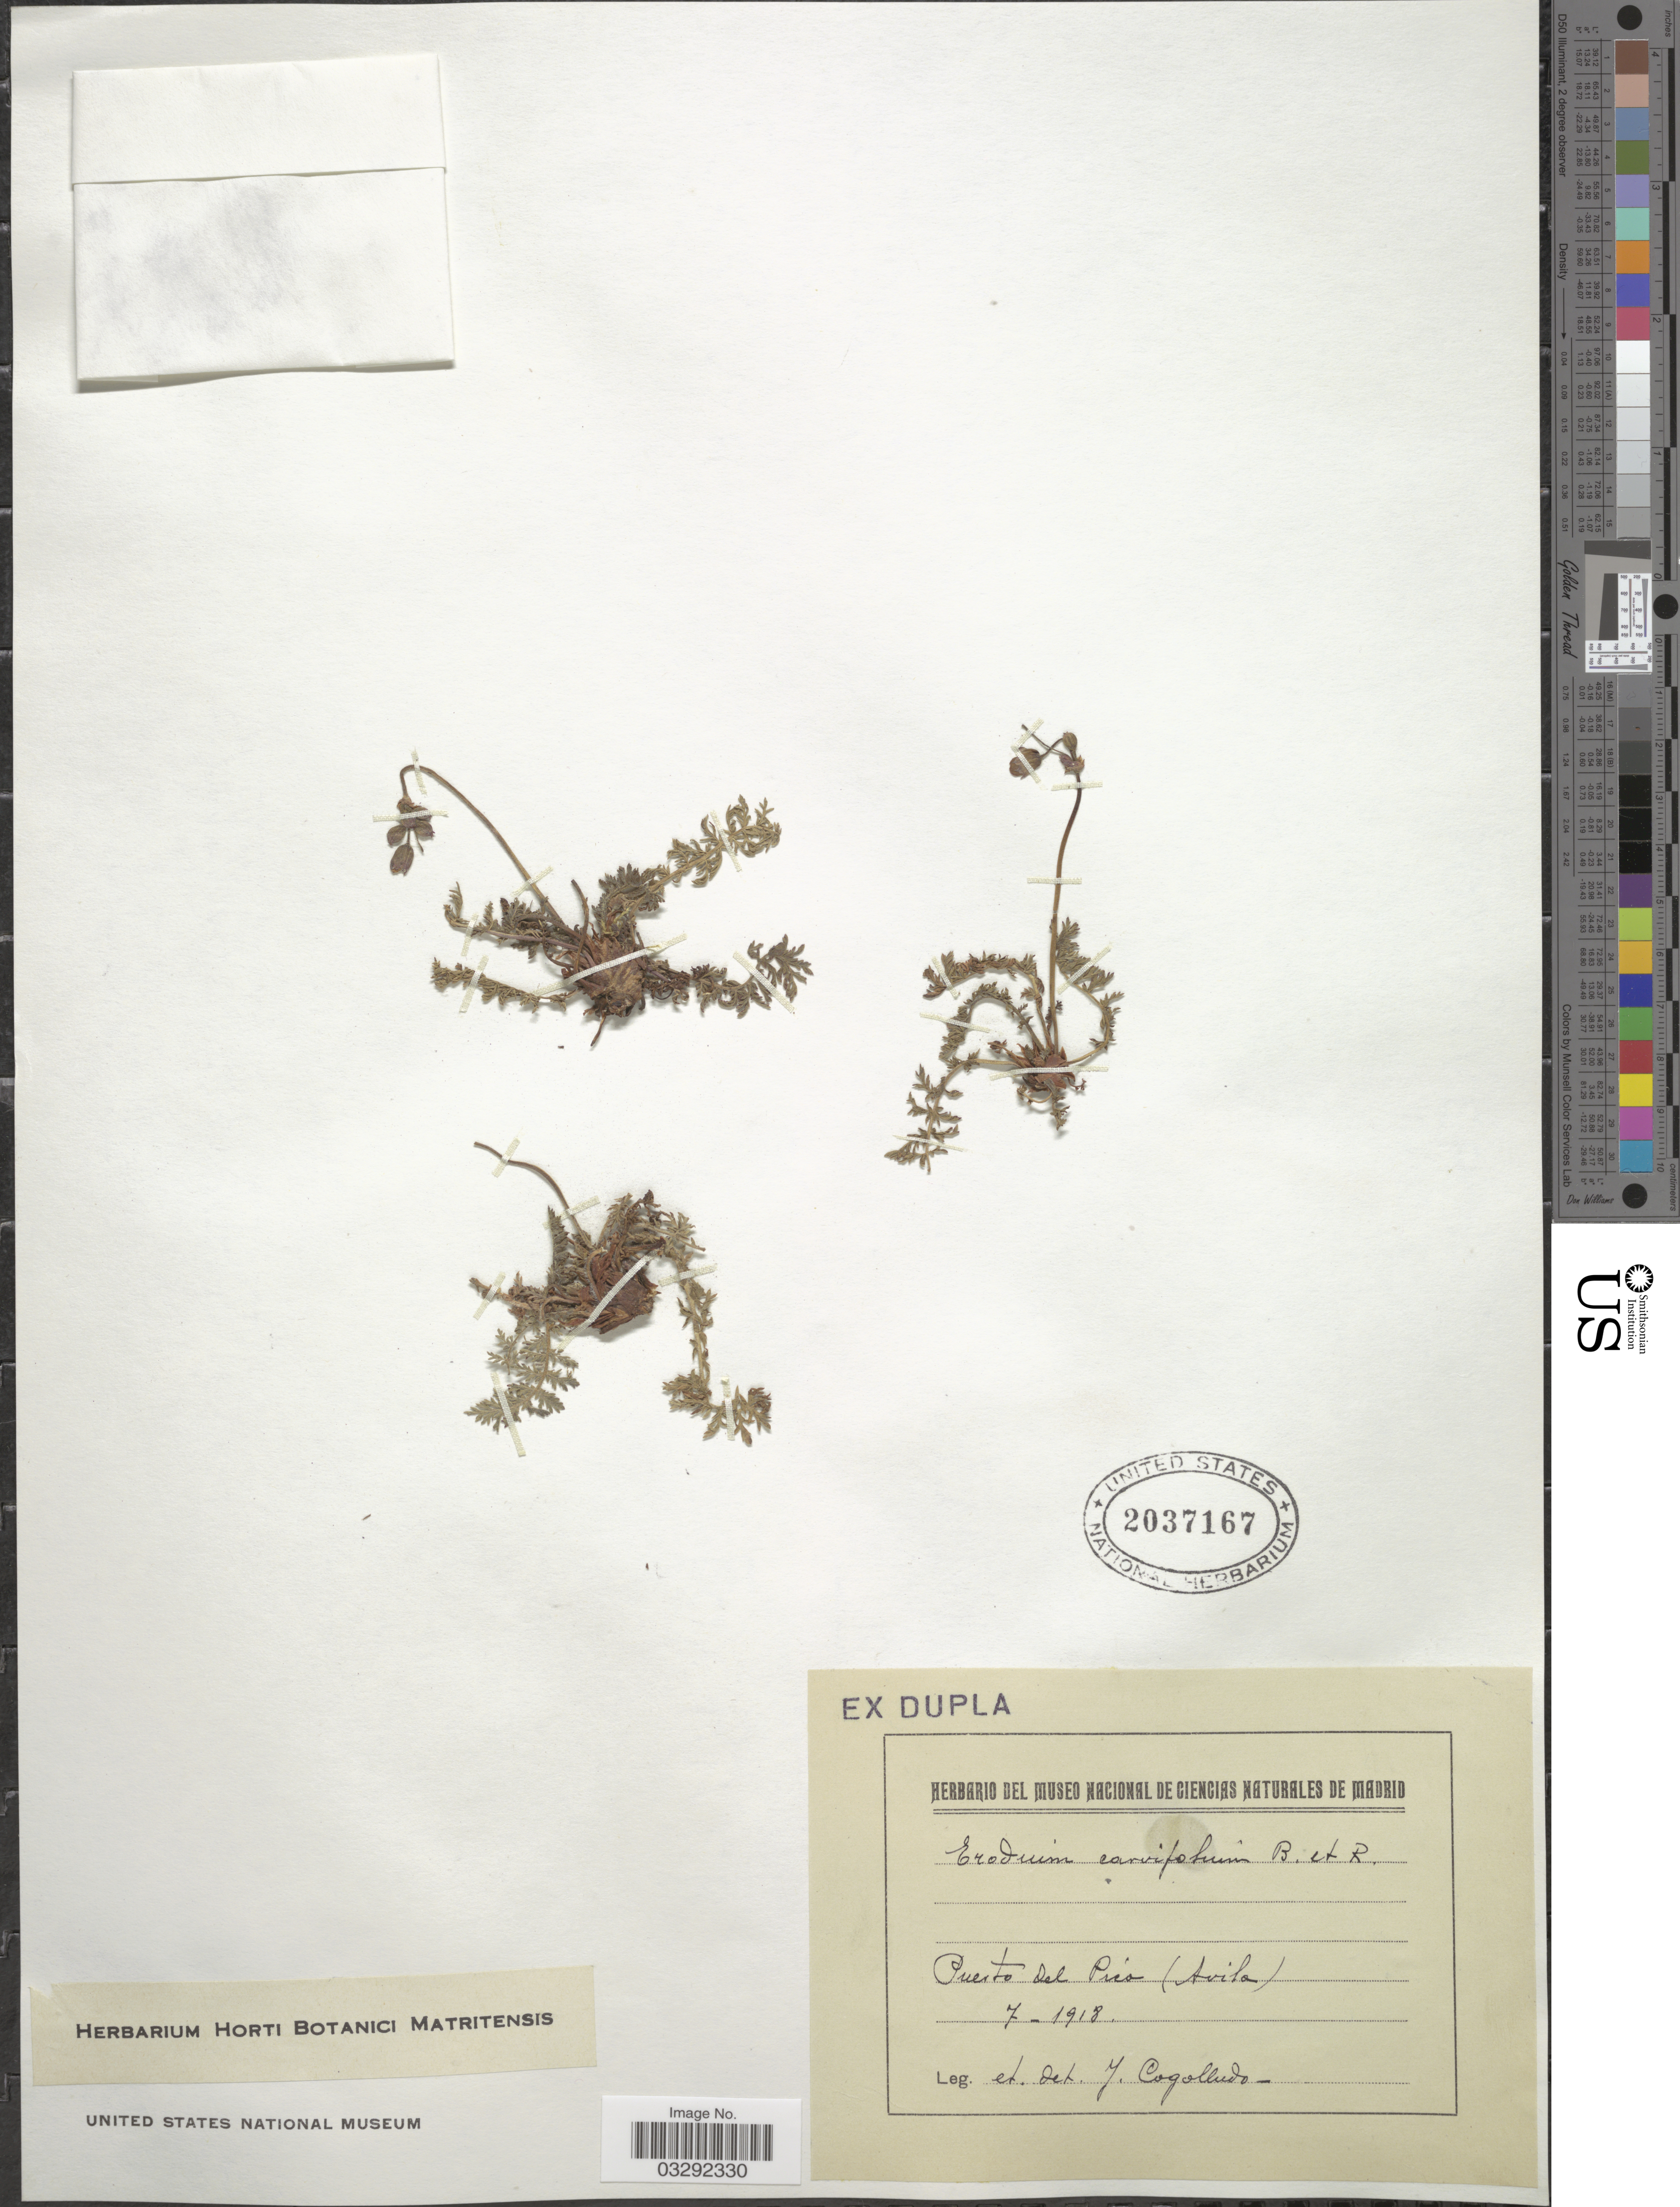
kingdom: Plantae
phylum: Tracheophyta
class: Magnoliopsida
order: Geraniales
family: Geraniaceae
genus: Erodium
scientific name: Erodium carvifolium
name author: Boiss. & Reut.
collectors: J. Cogolludo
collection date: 1918-07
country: Spain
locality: Puerto del Pico (Avila).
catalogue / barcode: US 2037167